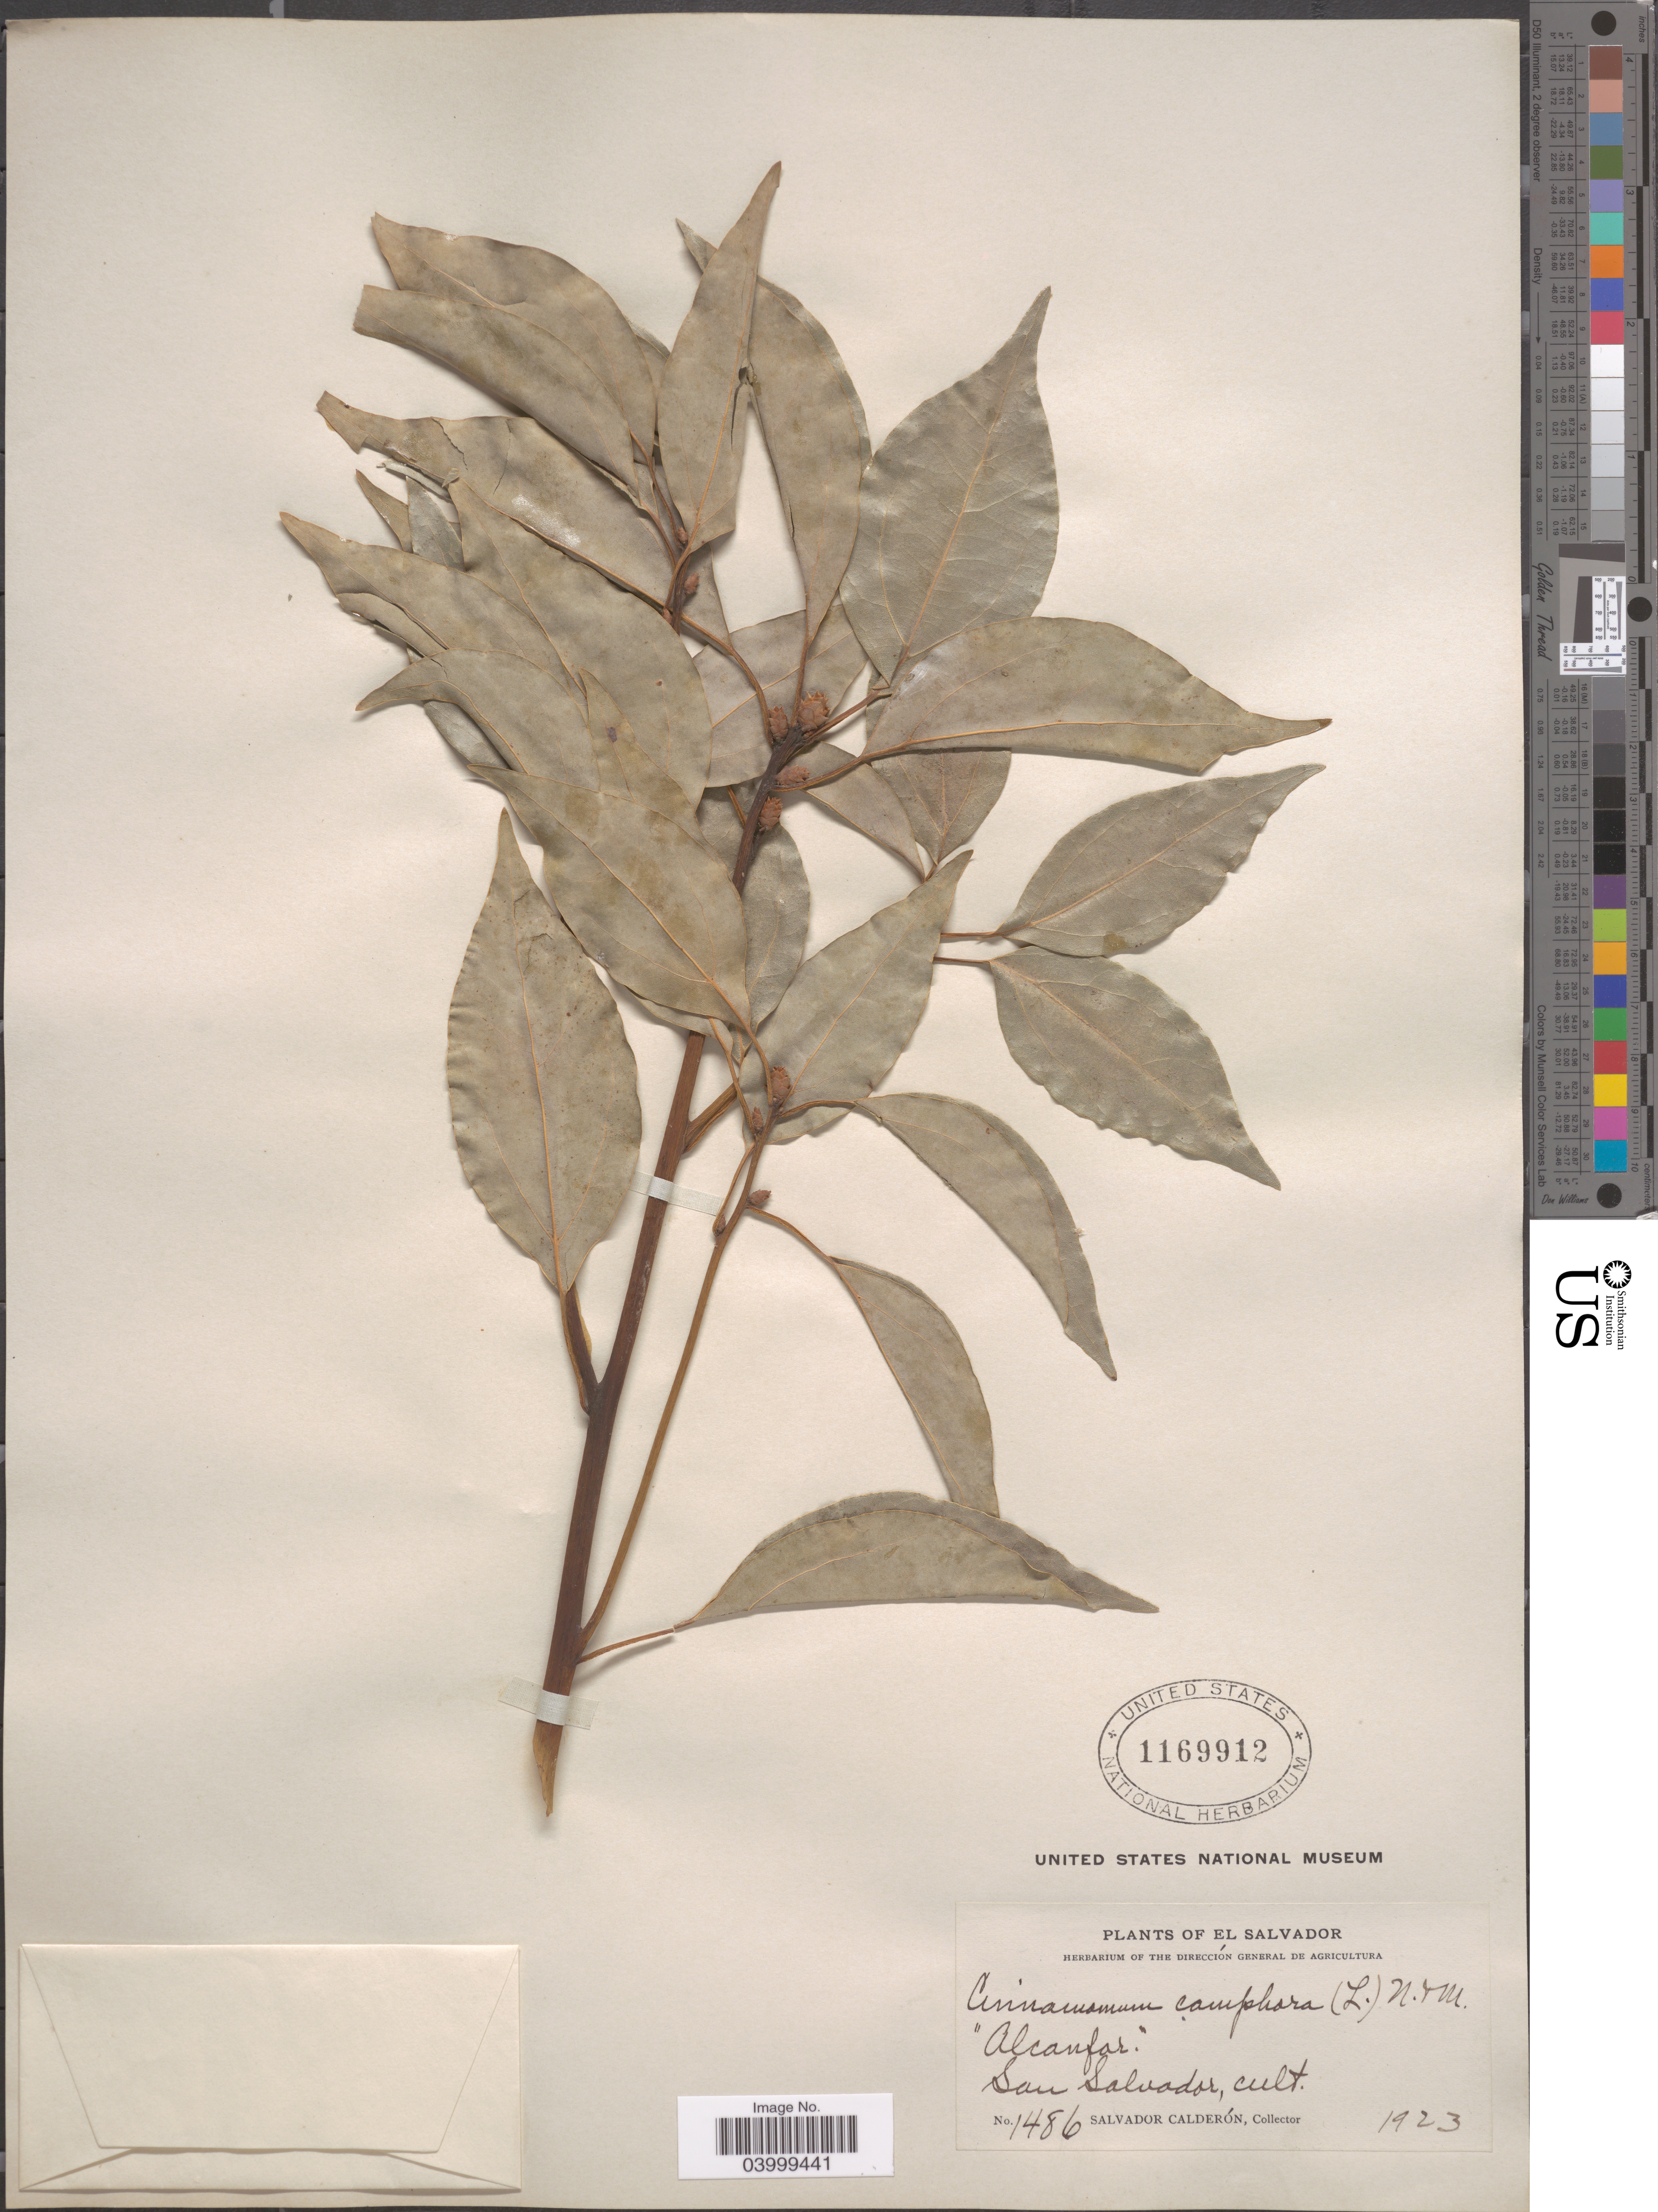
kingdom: Plantae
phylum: Tracheophyta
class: Magnoliopsida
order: Laurales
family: Lauraceae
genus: Cinnamomum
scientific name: Cinnamomum camphora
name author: (L.) J. Presl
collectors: S. Calderón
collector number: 1486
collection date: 1923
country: El Salvador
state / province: San Salvador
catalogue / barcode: US 1169912